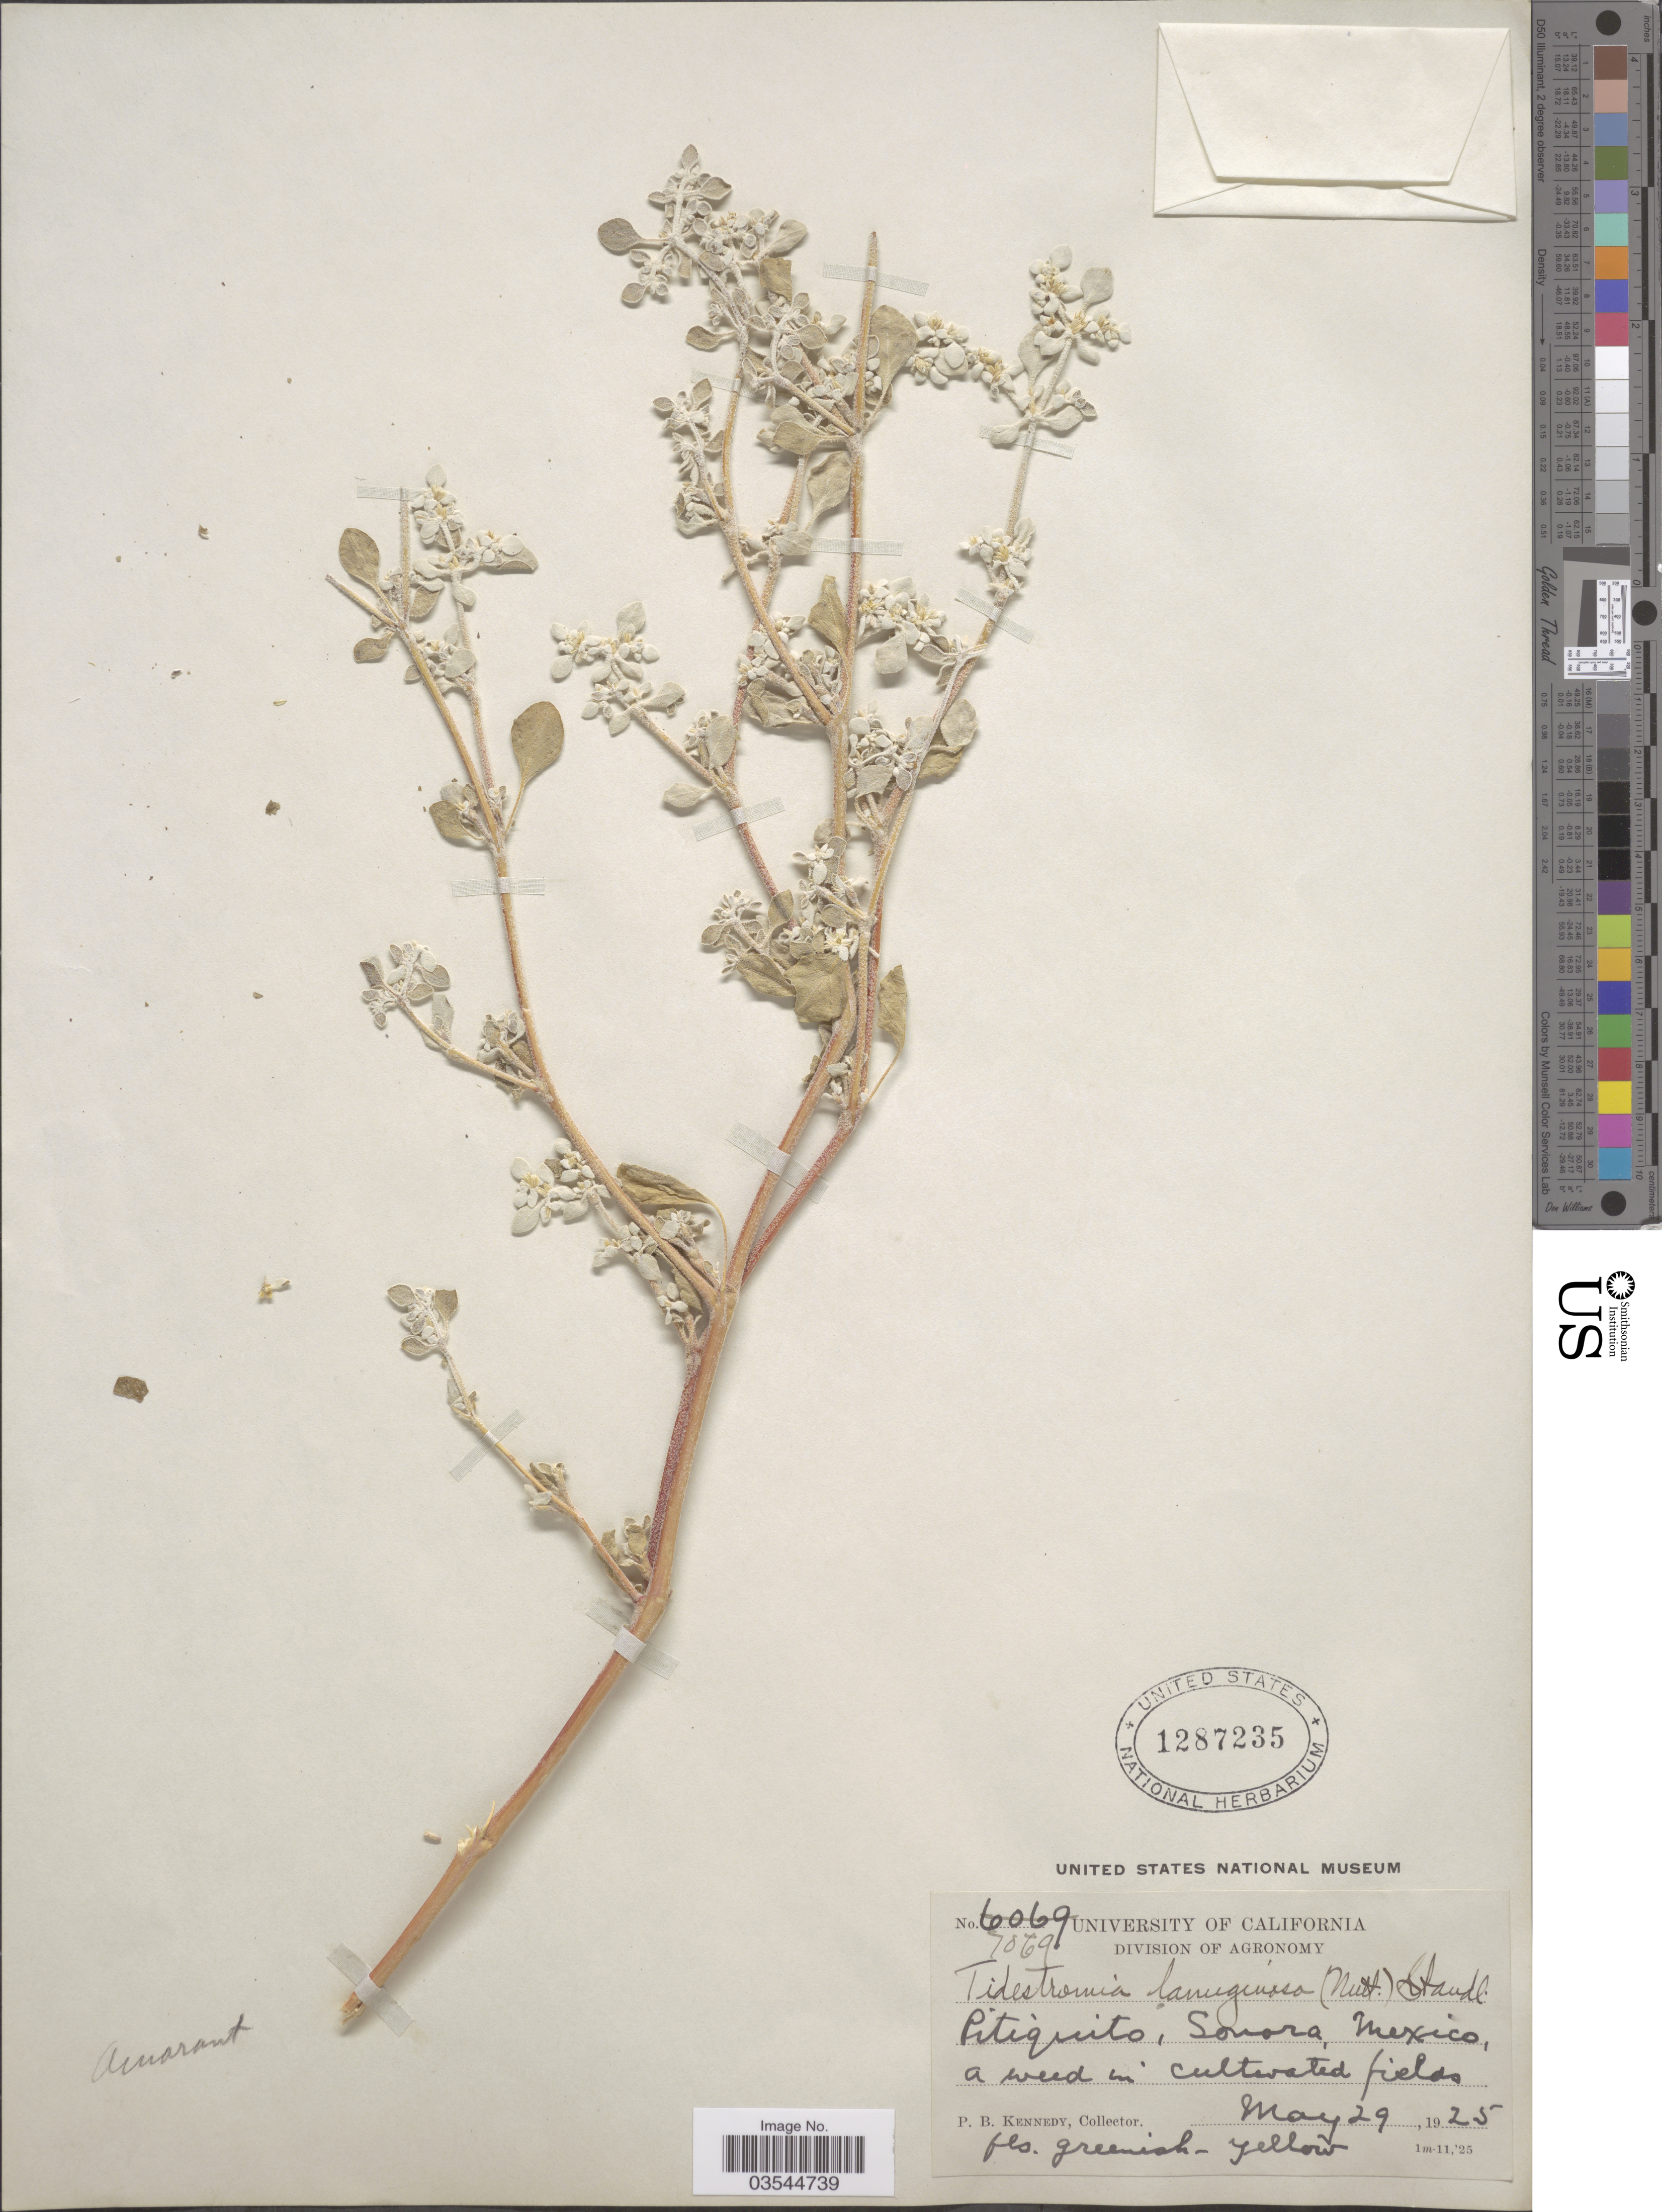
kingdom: Plantae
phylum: Tracheophyta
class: Magnoliopsida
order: Caryophyllales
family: Amaranthaceae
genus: Tidestromia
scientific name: Tidestromia lanuginosa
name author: (Nutt.) Standl.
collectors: P. B. Kennedy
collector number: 7069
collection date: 1925-05-29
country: Mexico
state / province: Sonora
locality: Pitiquito.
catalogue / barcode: US 1287235